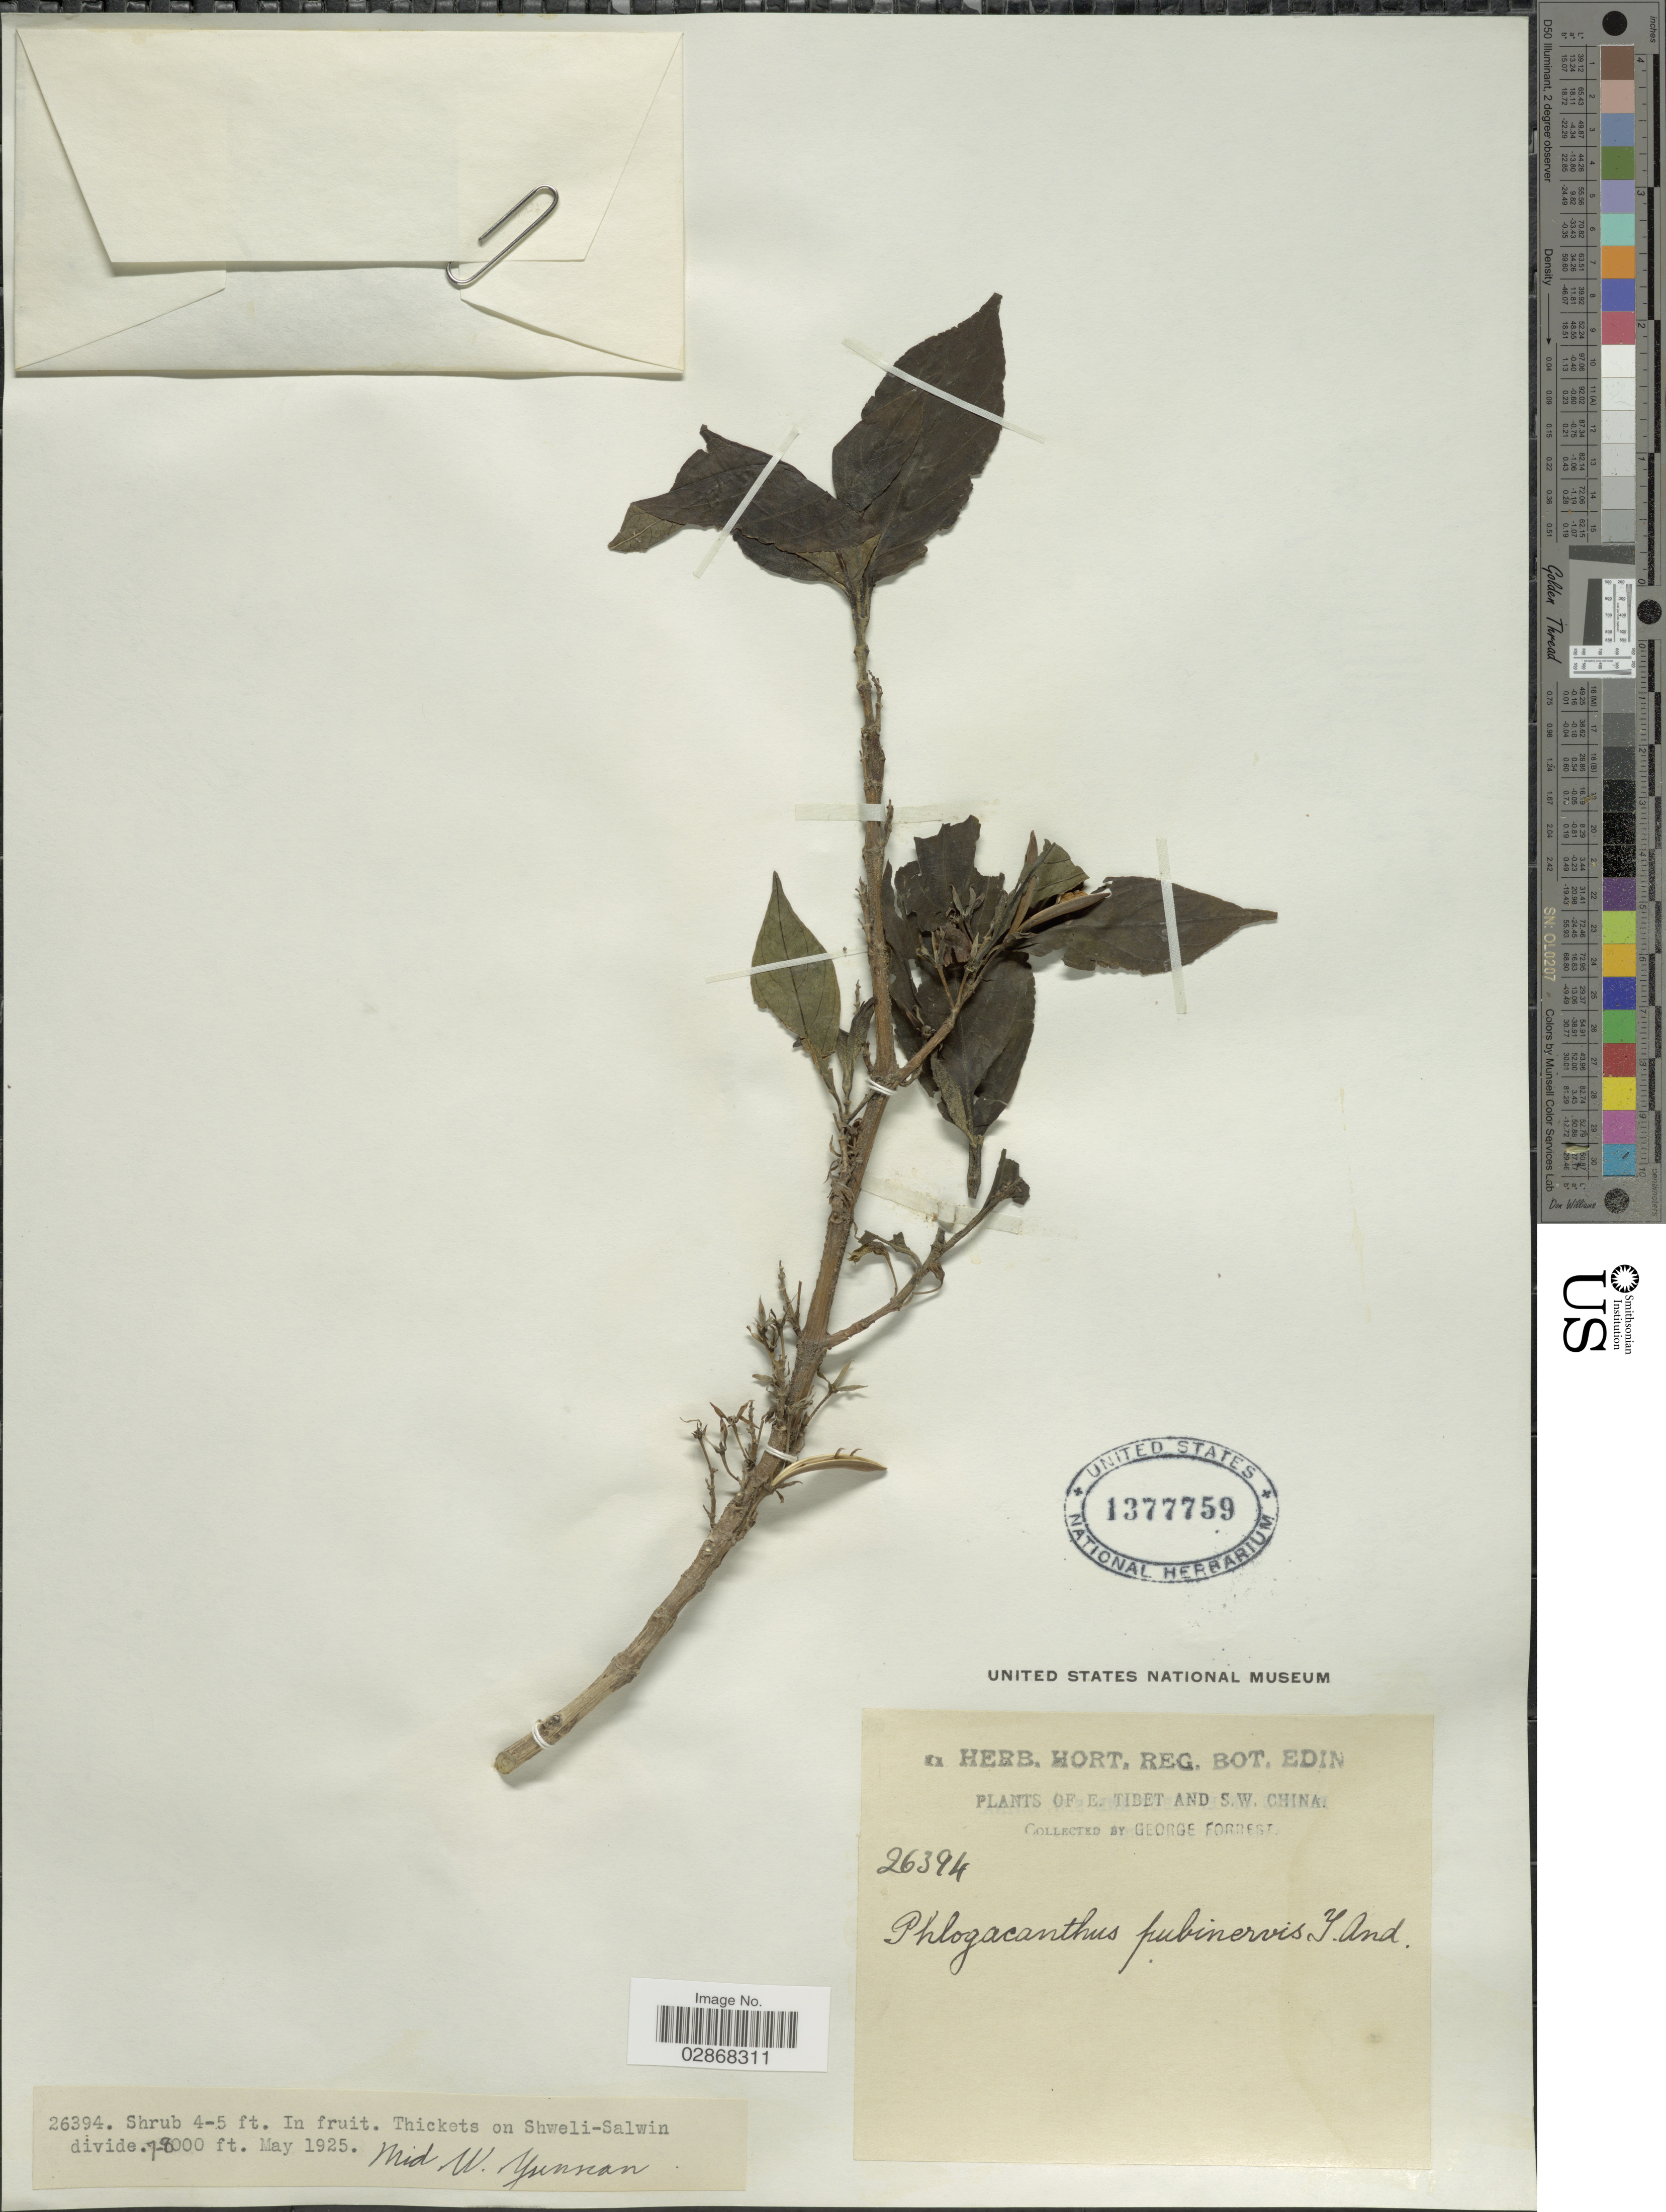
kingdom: Plantae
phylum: Tracheophyta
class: Magnoliopsida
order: Lamiales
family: Acanthaceae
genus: Phlogacanthus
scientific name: Phlogacanthus pubinervius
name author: T. Anderson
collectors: G. Forrest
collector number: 26394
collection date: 1925-05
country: China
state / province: Yunnan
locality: Thickets on Shweli-Salwin divide, Mid W. Yunnan, S.W. China.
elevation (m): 2134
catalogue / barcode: US 1377759